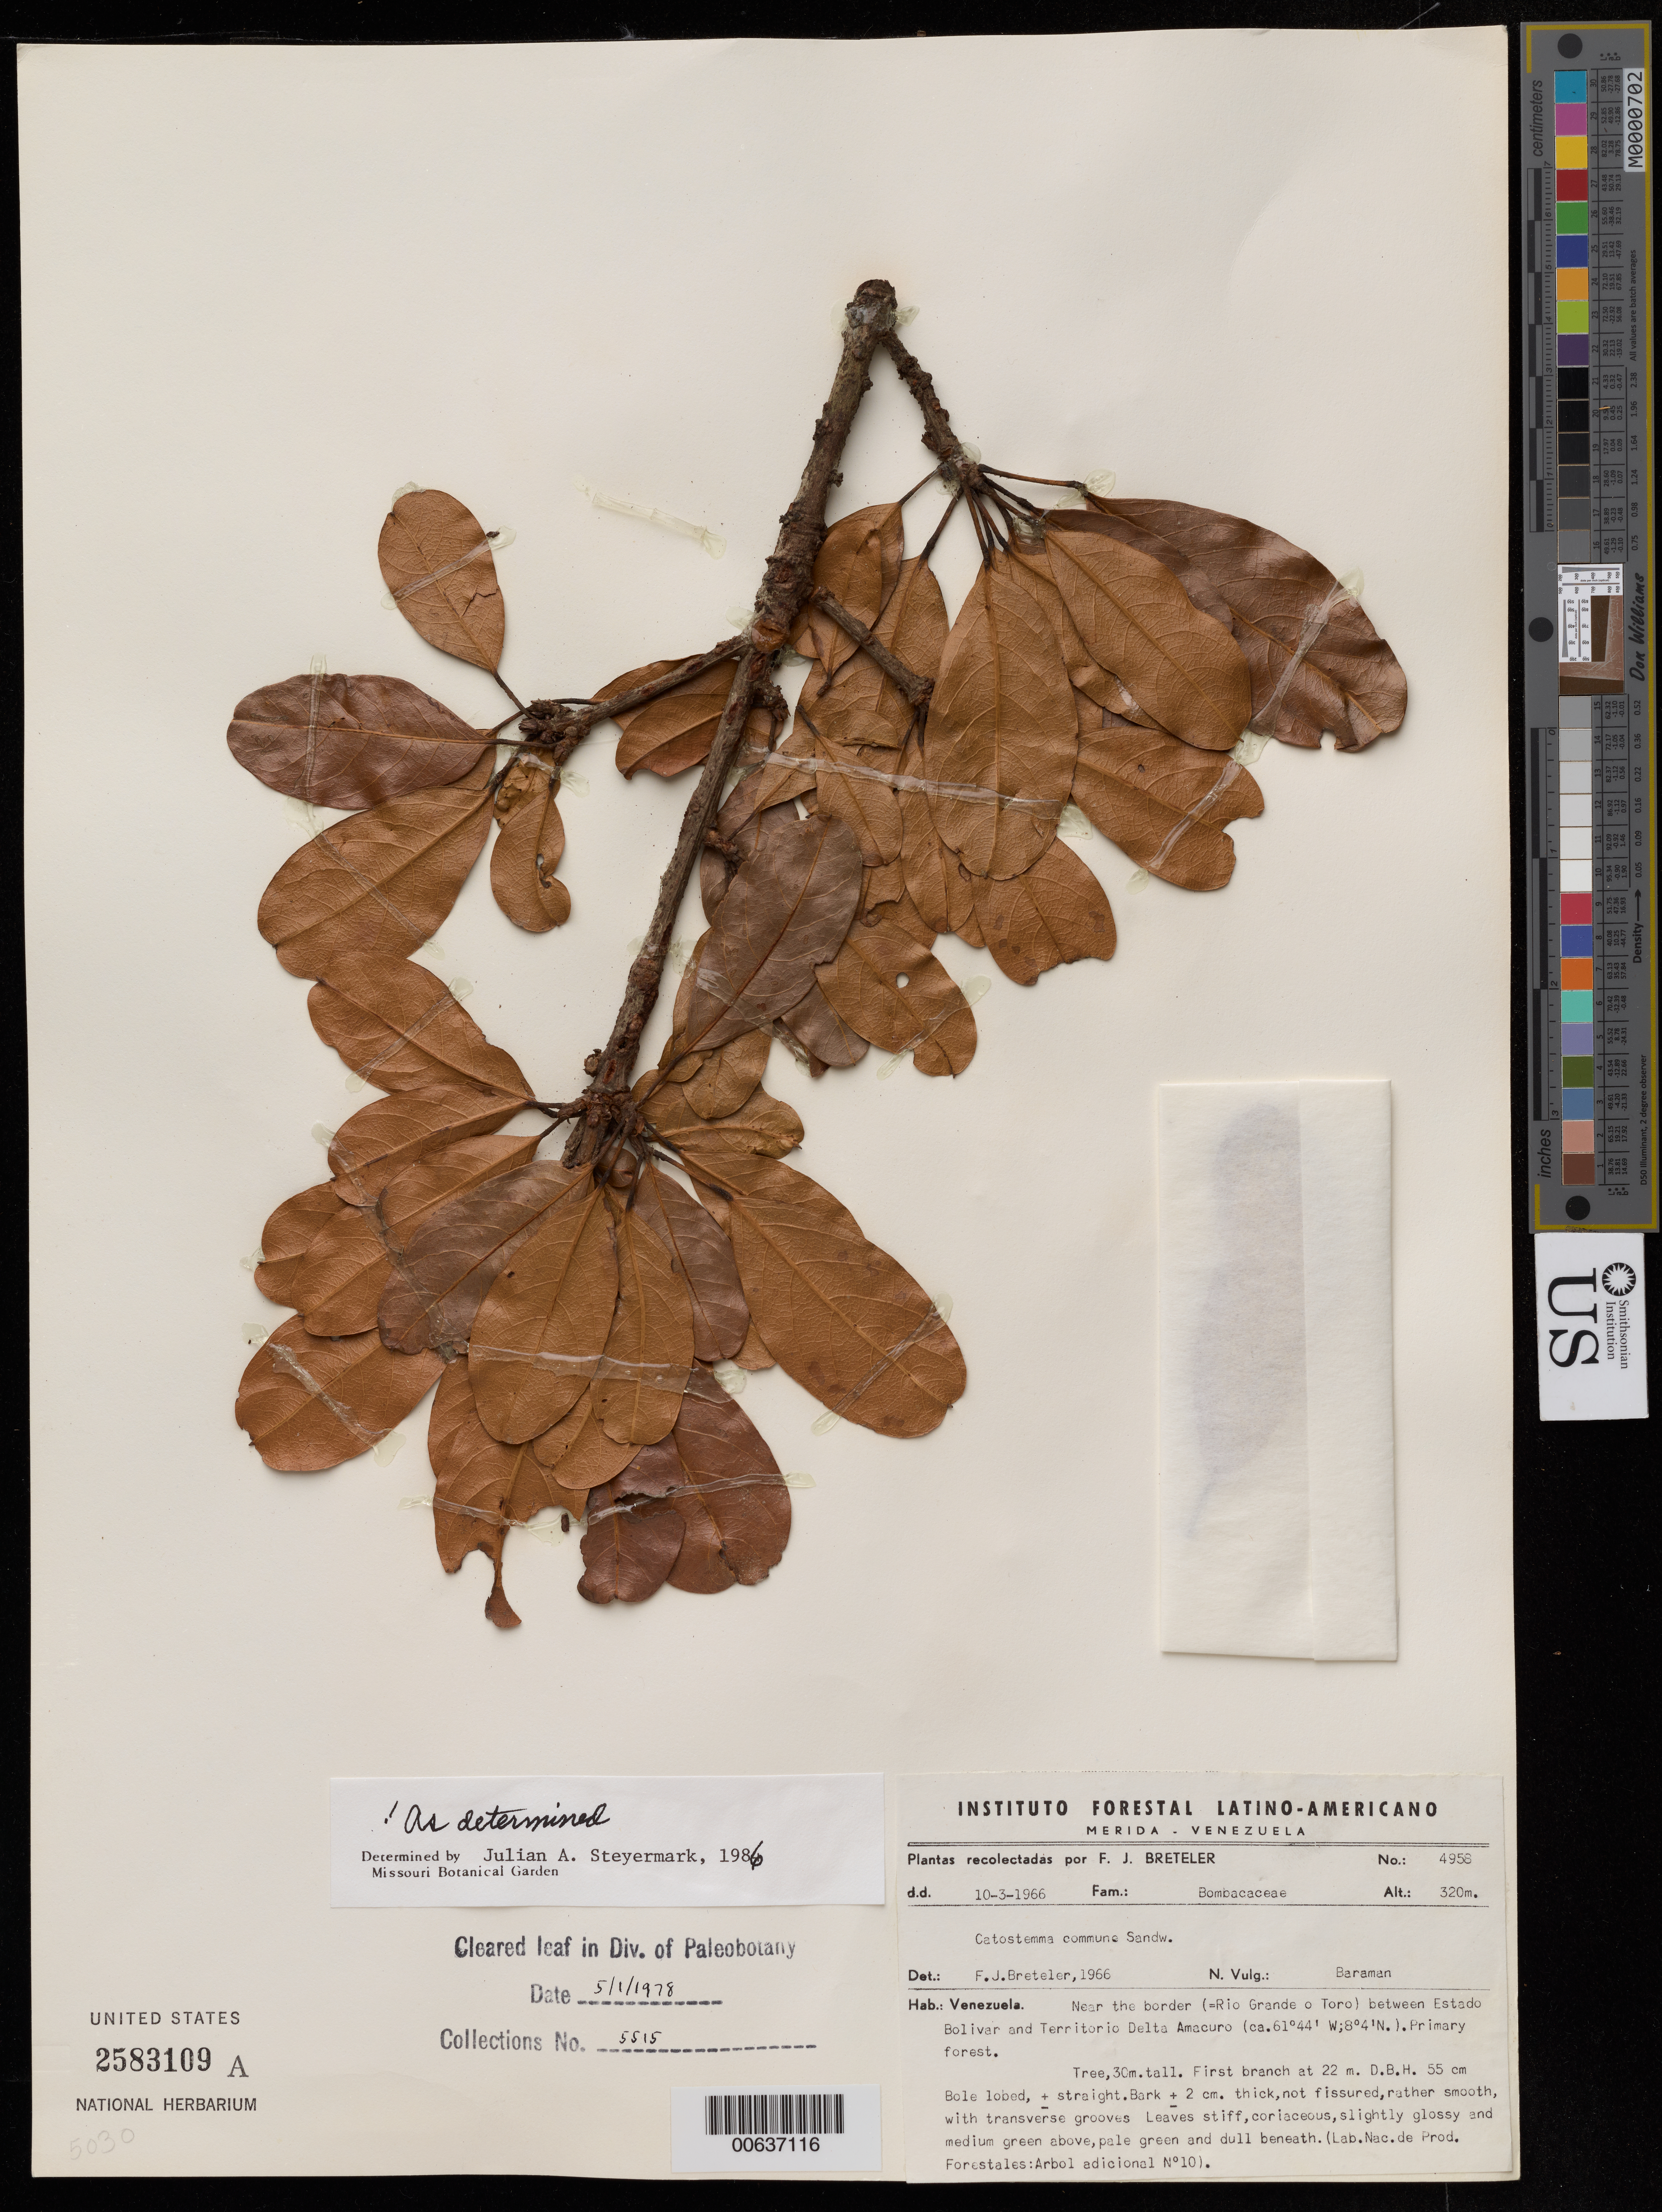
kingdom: Plantae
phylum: Tracheophyta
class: Magnoliopsida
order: Malvales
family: Malvaceae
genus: Catostemma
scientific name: Catostemma commune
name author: Sandwith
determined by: Steyermark, Julian A., (VEN)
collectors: F. J. Breteler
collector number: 4958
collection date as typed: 10-Mar-66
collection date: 1966-03-10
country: Venezuela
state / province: Bolívar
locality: Río Grande o Toro, near border between Estado Bolívar and Territorío Delta Amacuro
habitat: Primary forest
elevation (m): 320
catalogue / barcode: US 2583109